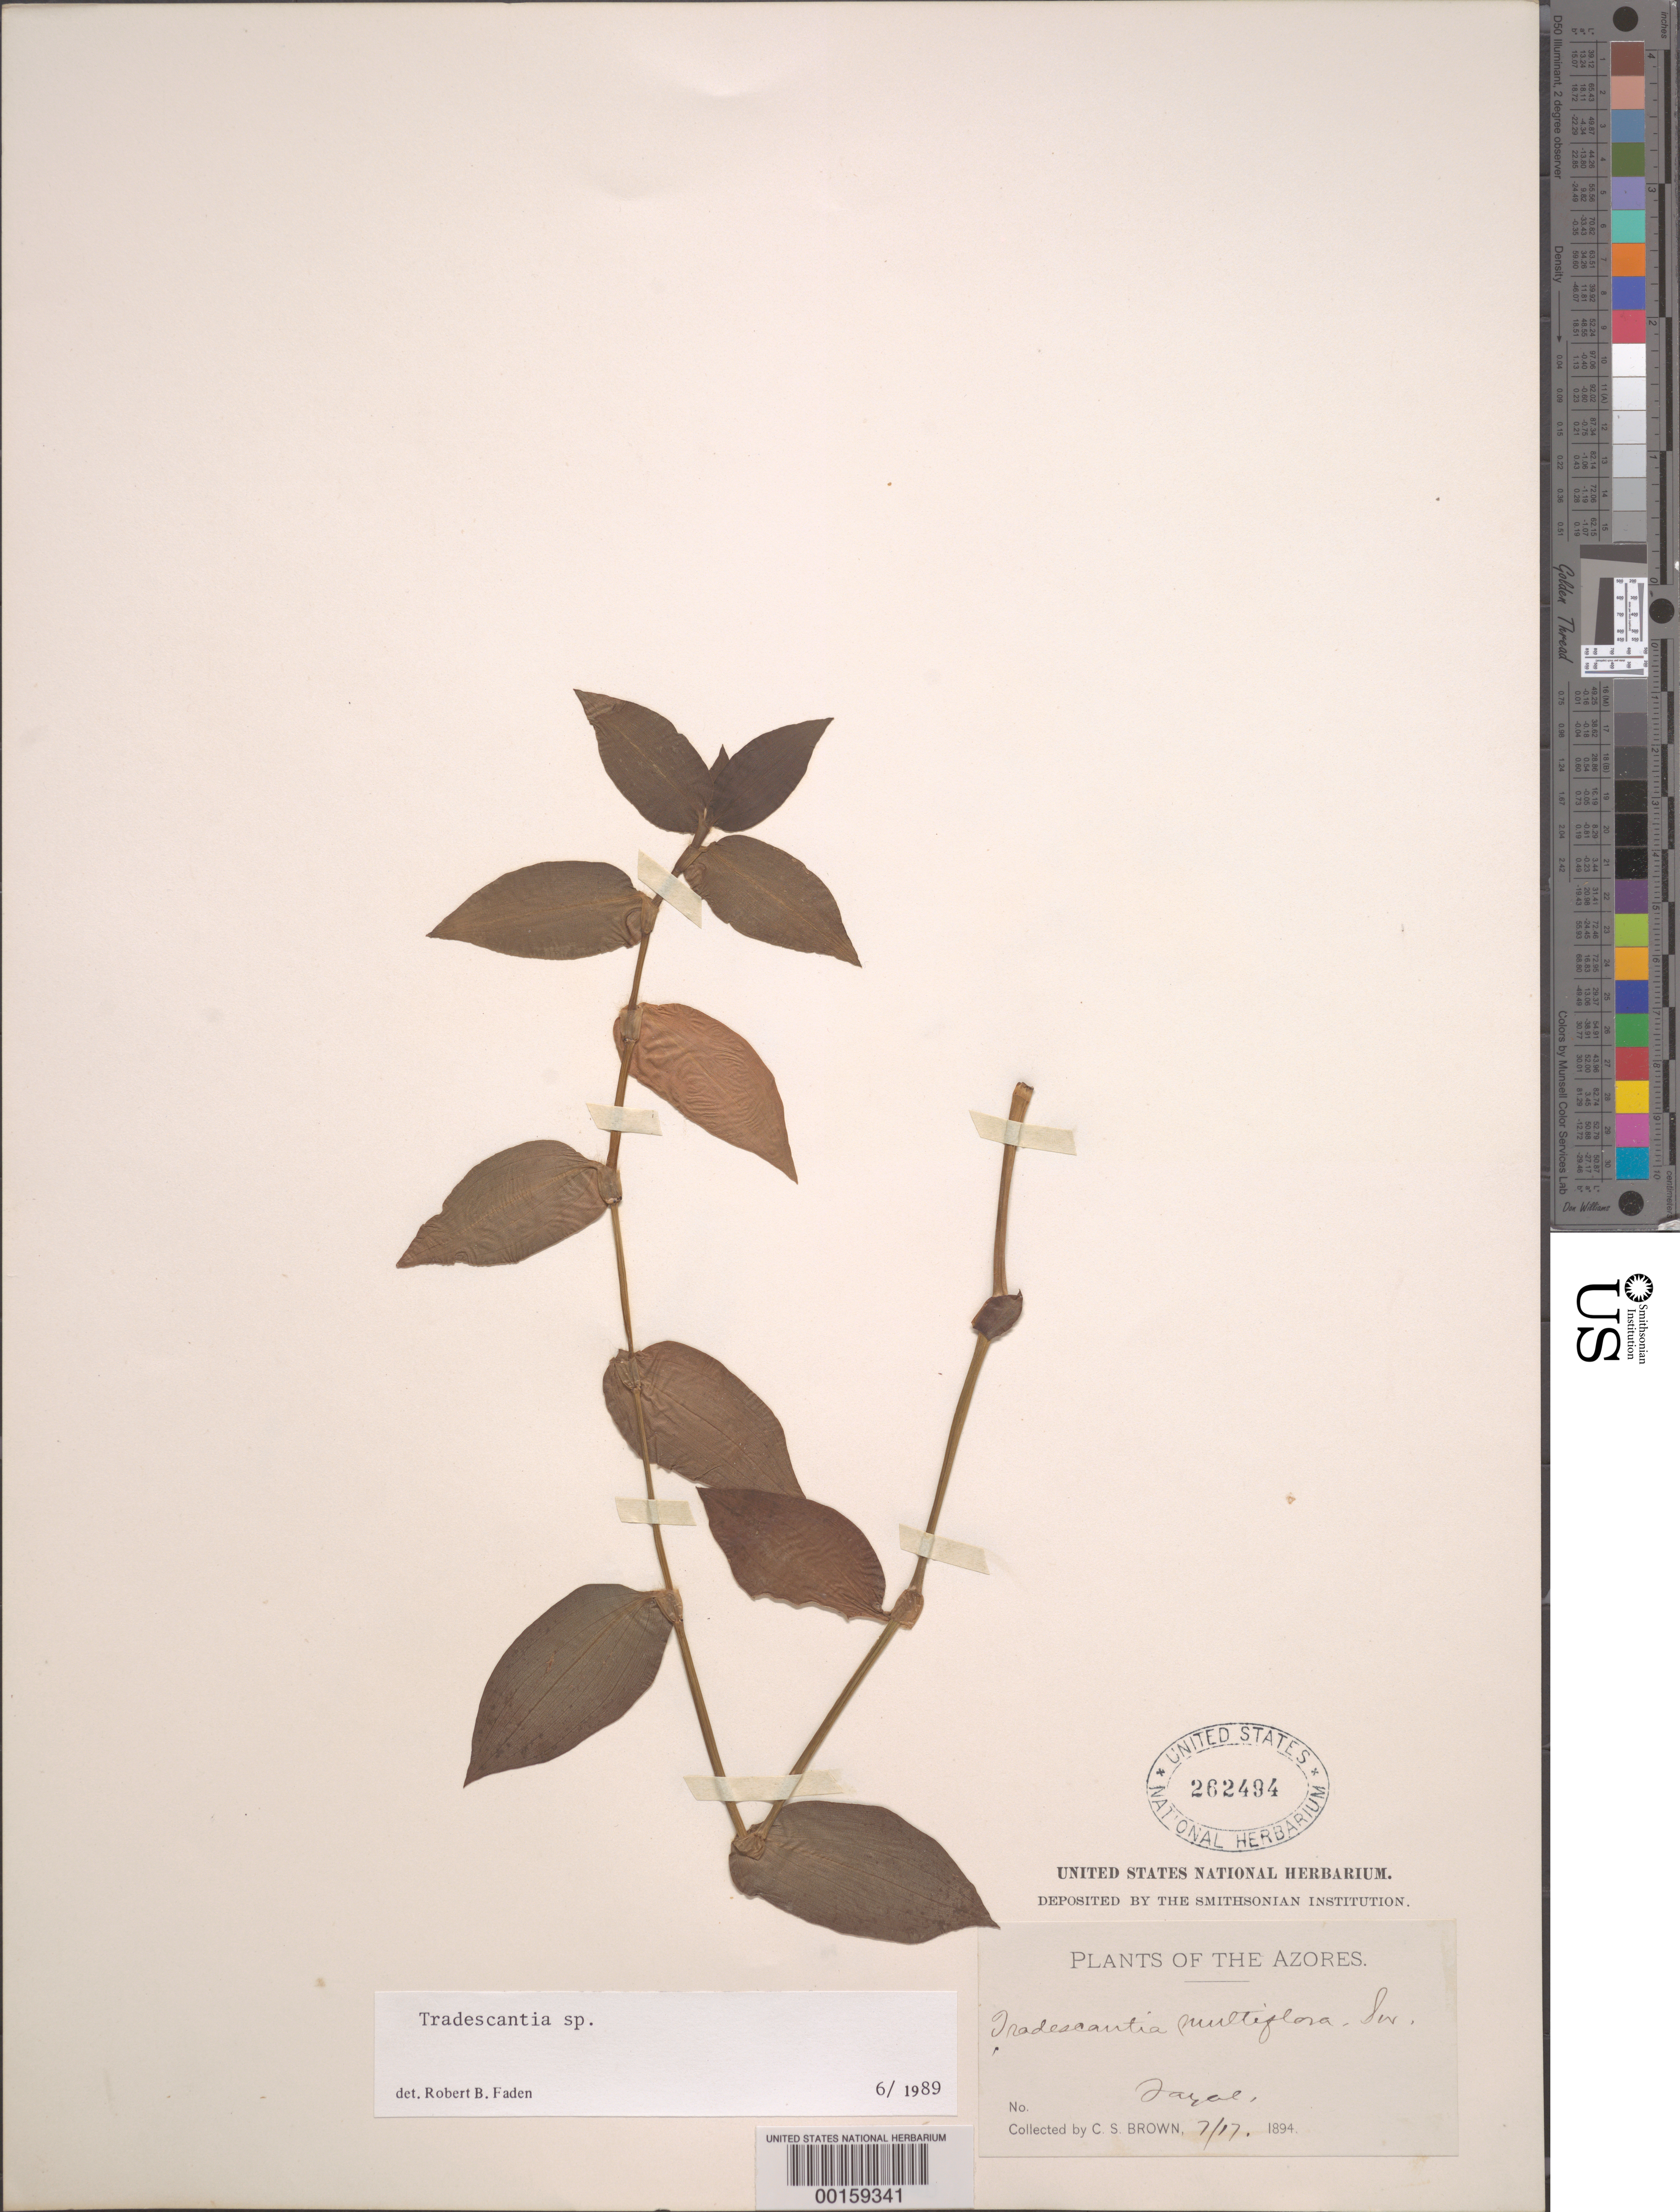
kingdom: Plantae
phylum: Tracheophyta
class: Liliopsida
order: Commelinales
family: Commelinaceae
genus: Tradescantia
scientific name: Tradescantia multiflora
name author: Sw.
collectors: C. S. Brown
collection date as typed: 17 Jul 1894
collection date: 1894-07-17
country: Portugal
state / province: Azores (Aut. Reg.)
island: Faial Island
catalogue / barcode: US 262494